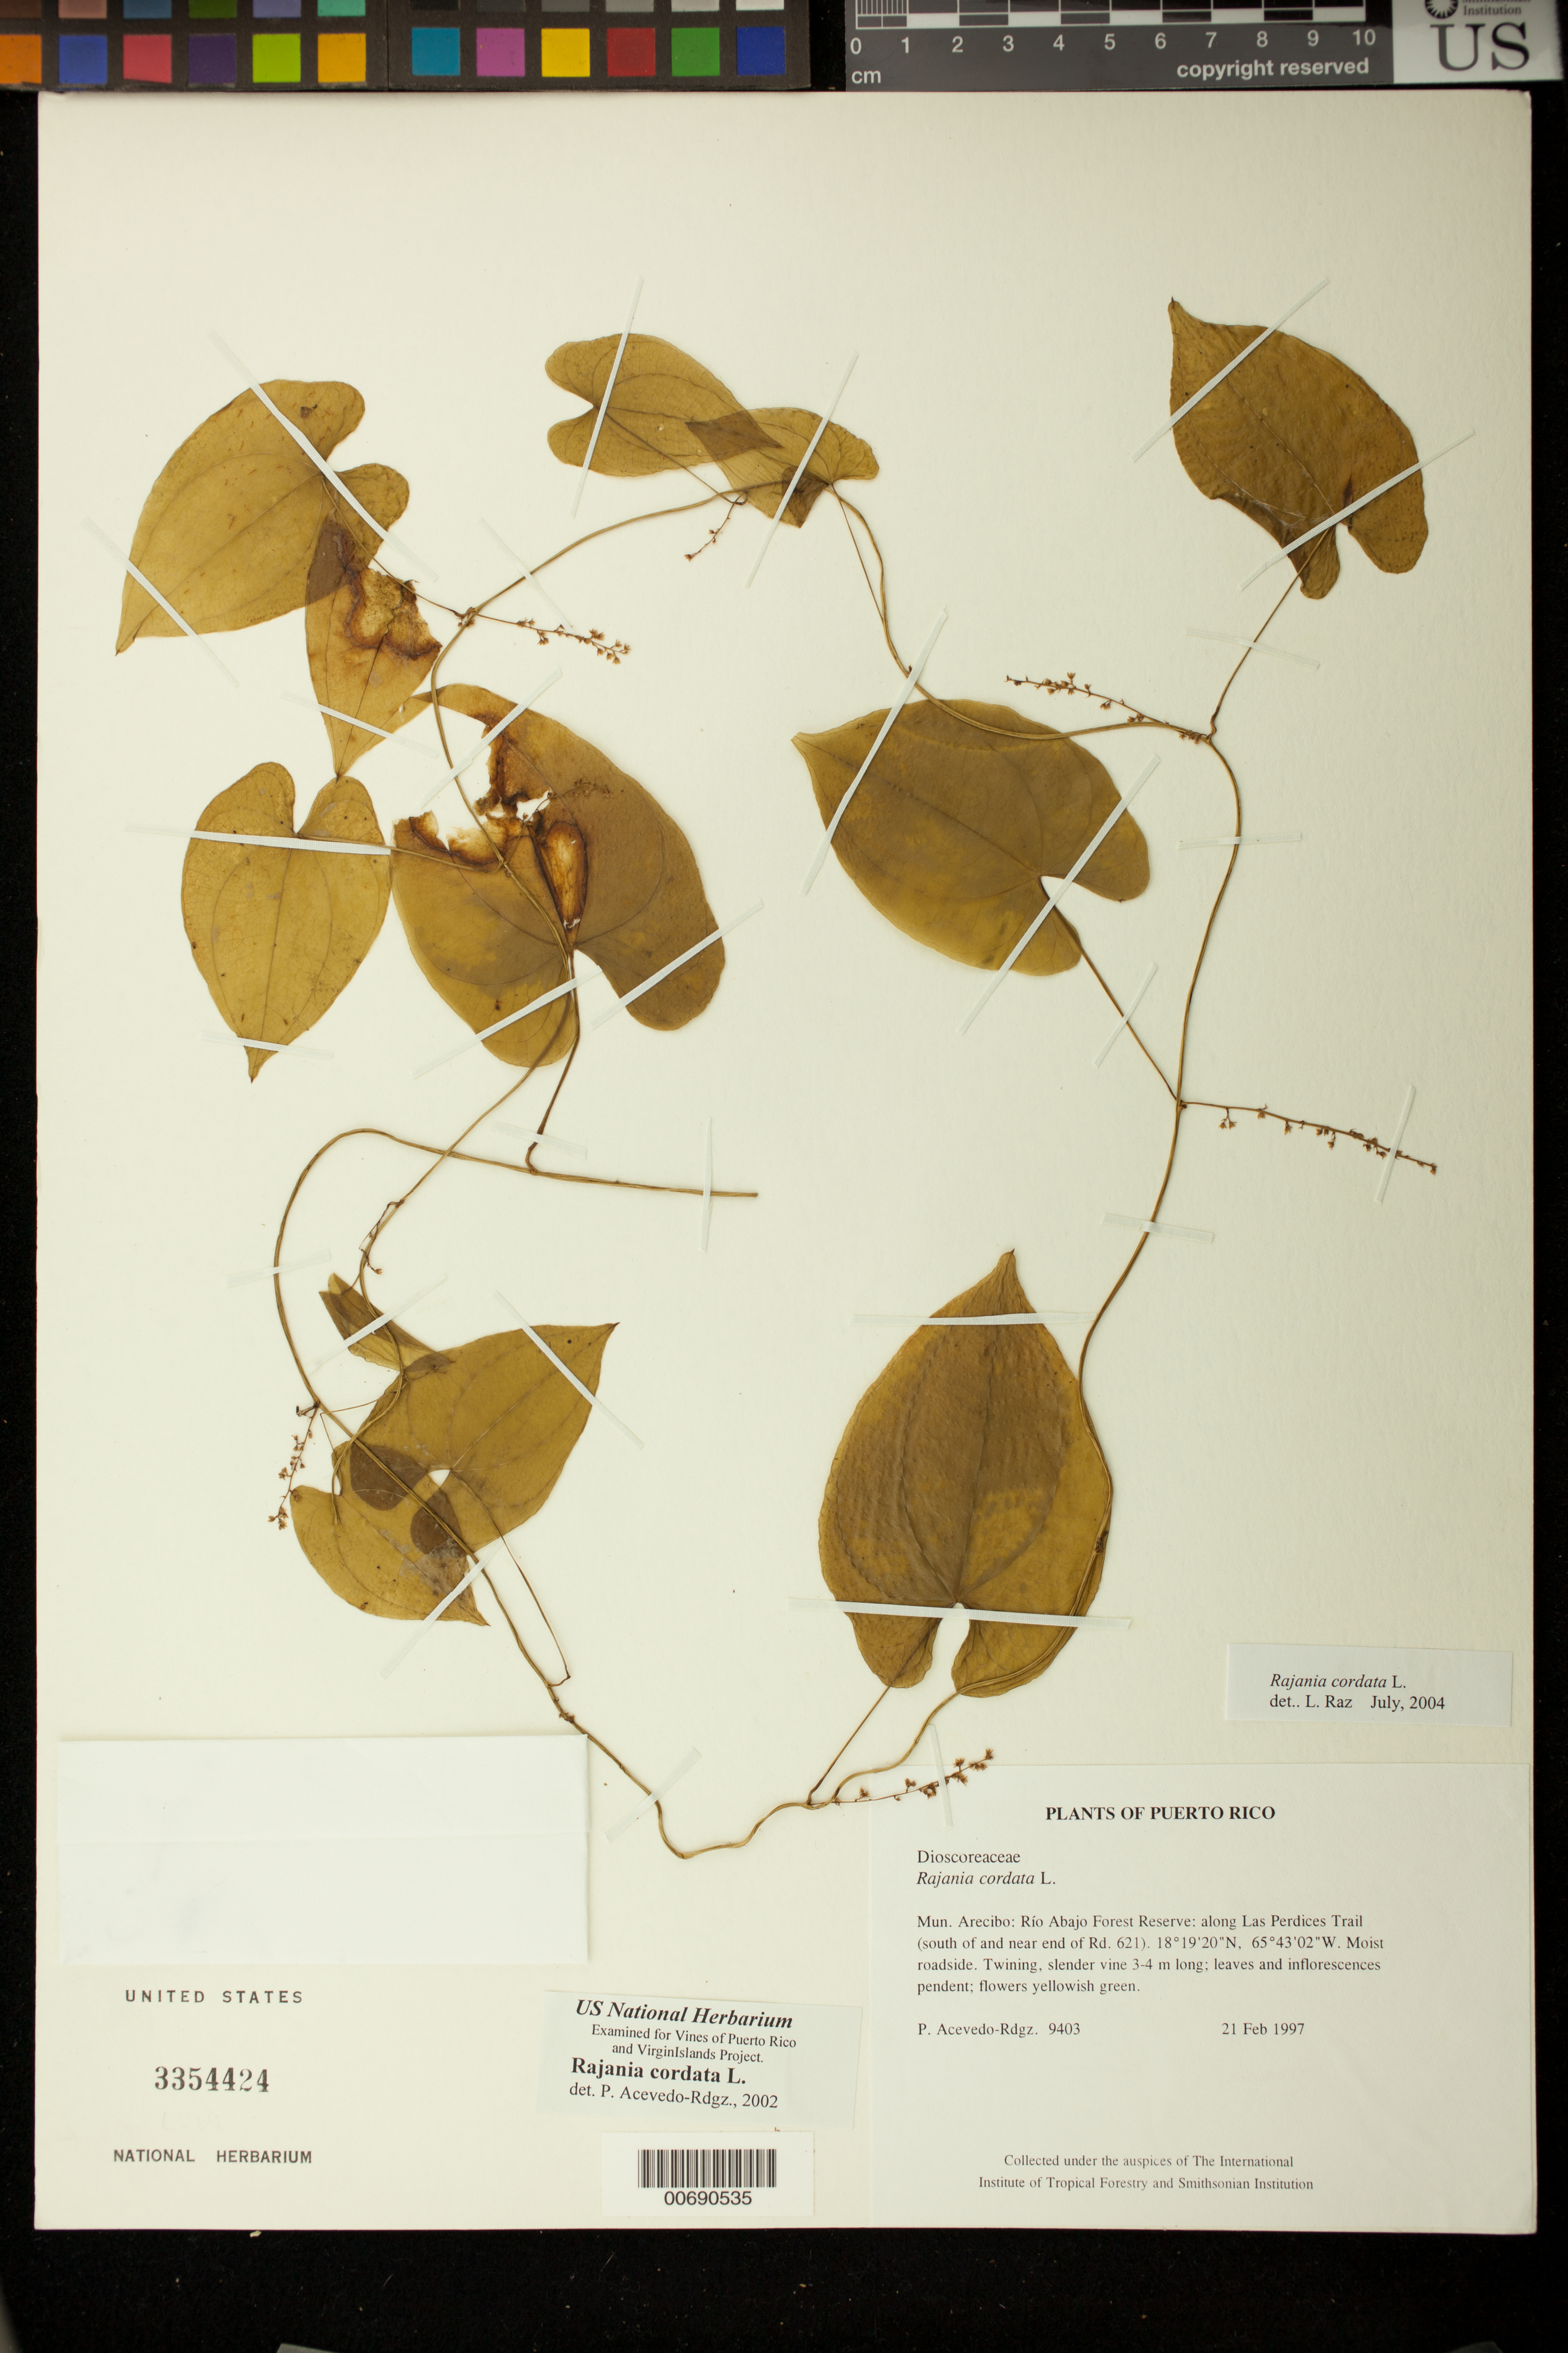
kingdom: Plantae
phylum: Tracheophyta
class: Liliopsida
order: Dioscoreales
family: Dioscoreaceae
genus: Dioscorea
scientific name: Dioscorea cordata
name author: (L.) Raz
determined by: Strong, M. T., (US), Smithsonian Institution - National Museum of Natural History (UNITED STATES)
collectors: P. Acevedo-Rodr.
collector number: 9403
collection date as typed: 21 Feb 1997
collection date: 1997-02-21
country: Puerto Rico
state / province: Arecibo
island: Puerto Rico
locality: Arecibo; Río Abajo Forest Reserve: along Las Perdices Trail (south of and near end of Rd. 621).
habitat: Moist roadside.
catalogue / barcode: US 3354424